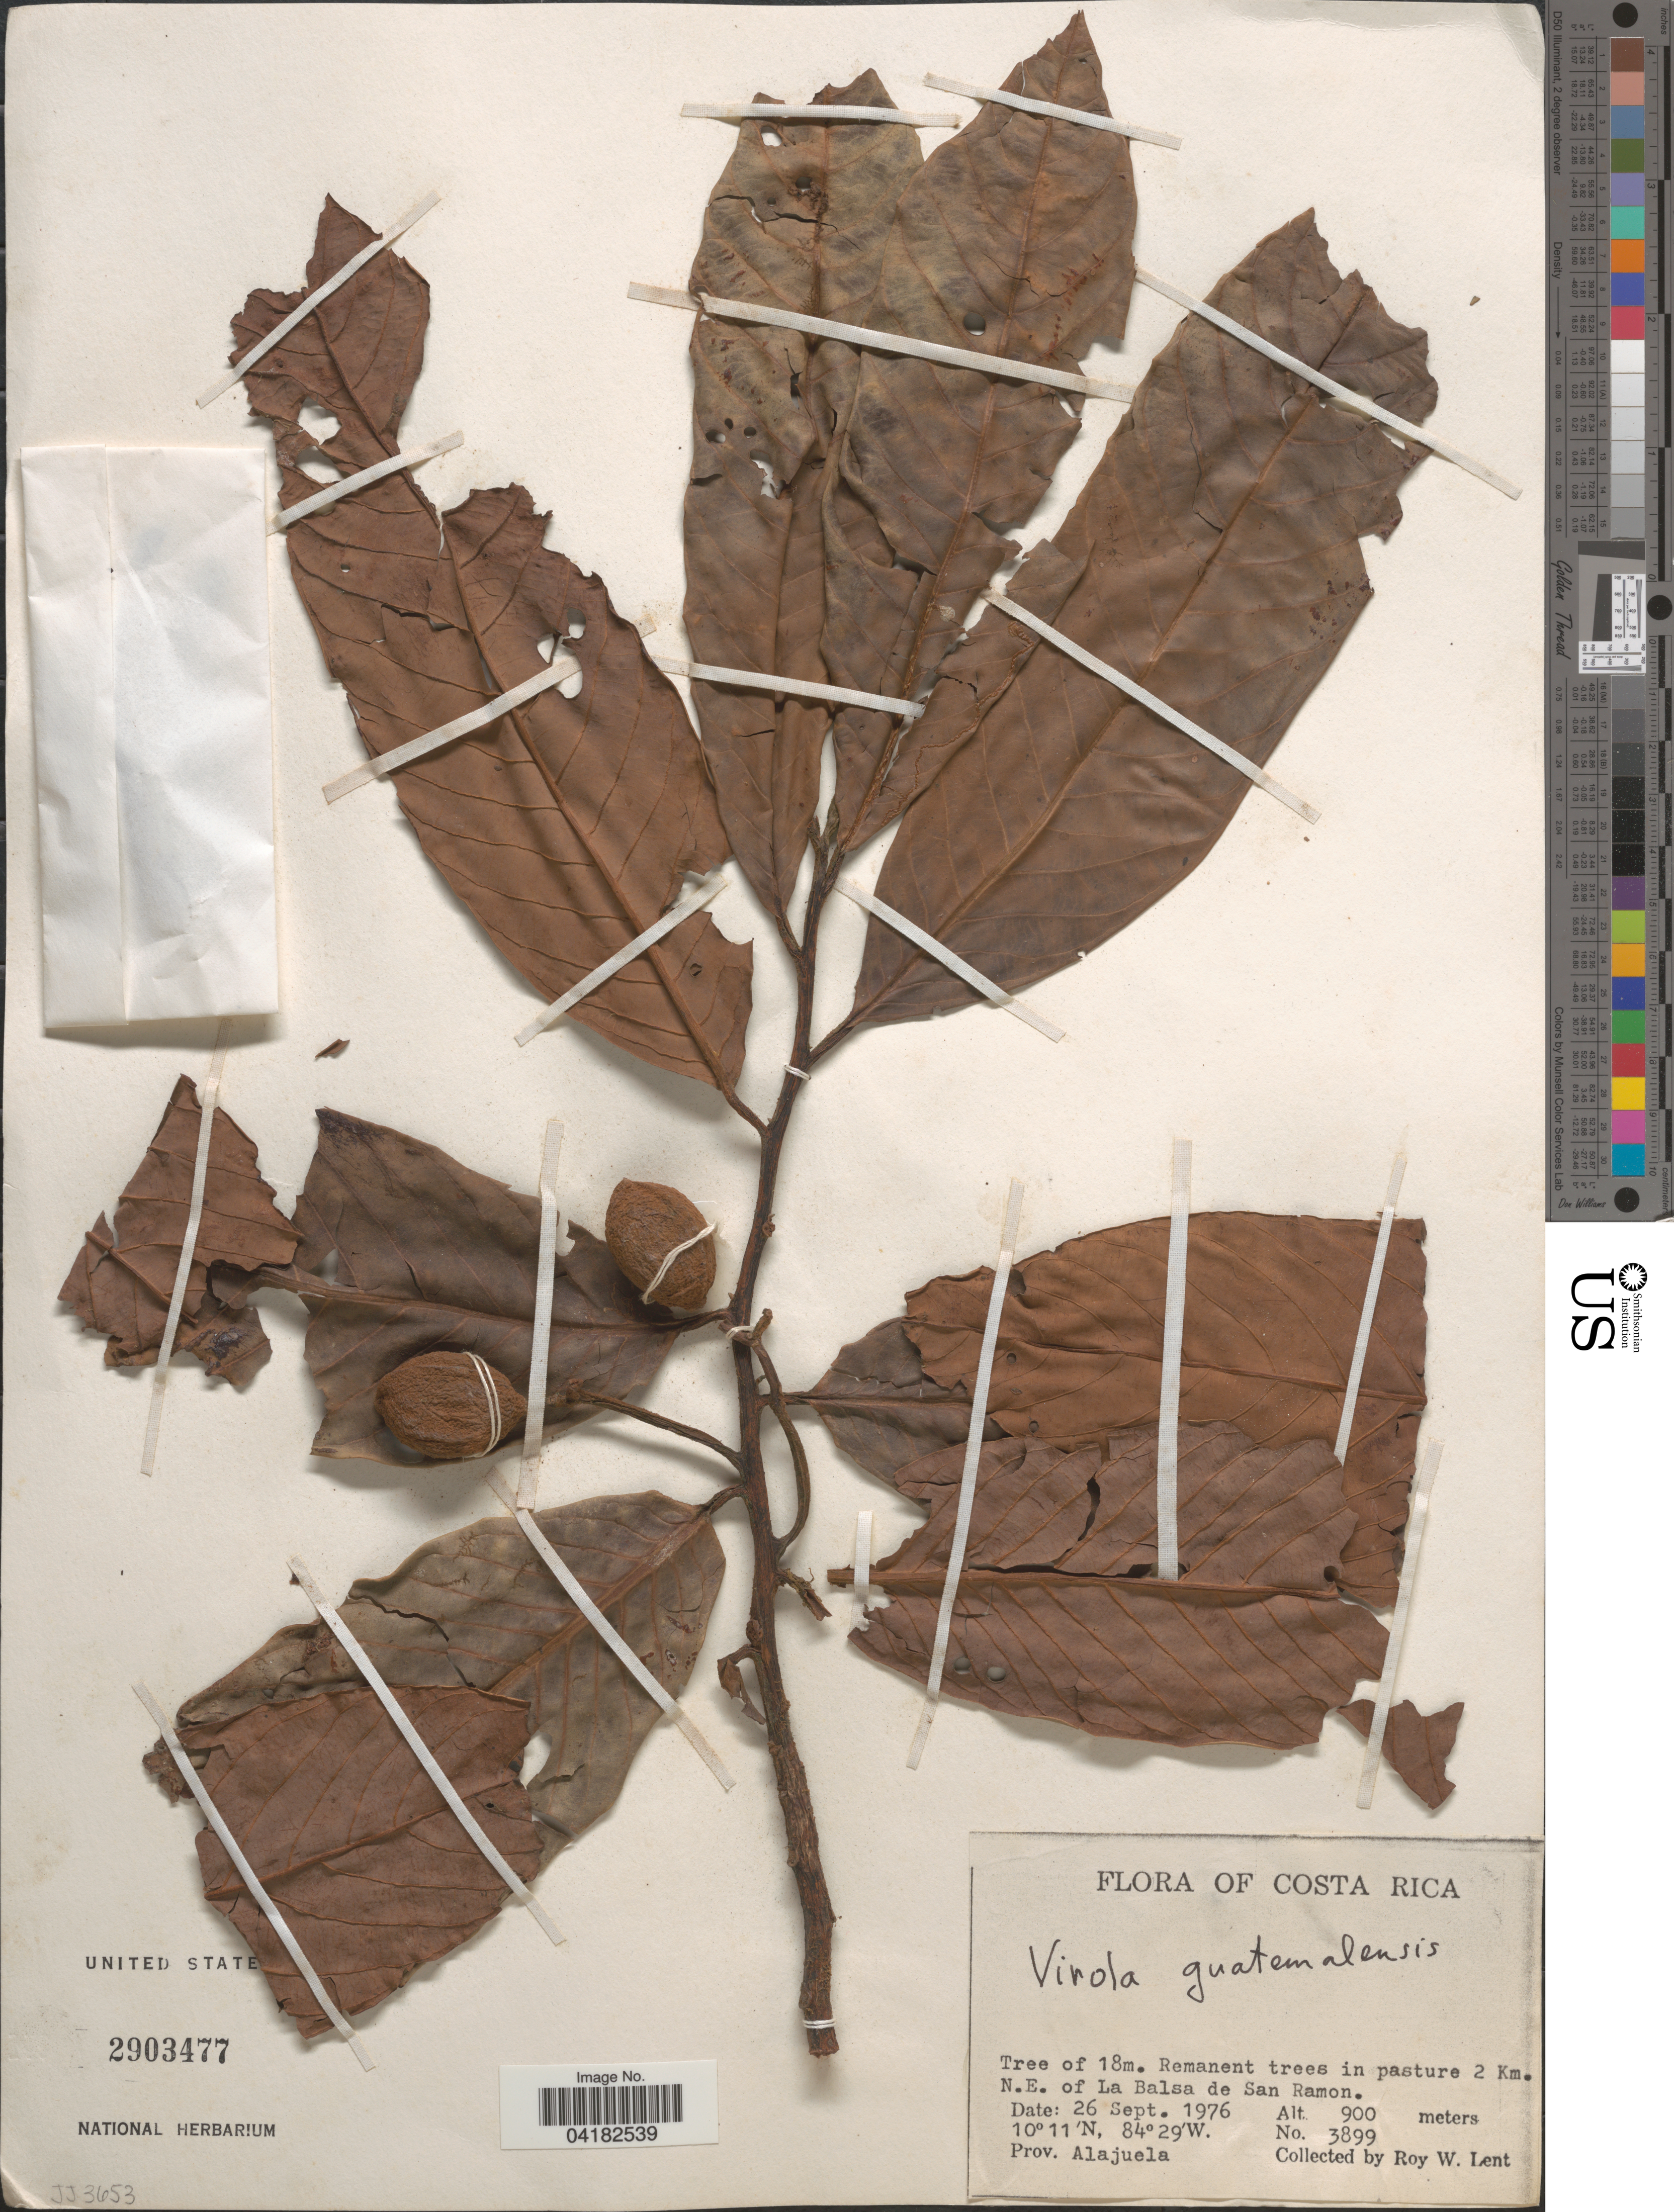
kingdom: Plantae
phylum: Tracheophyta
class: Magnoliopsida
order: Magnoliales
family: Myristicaceae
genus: Virola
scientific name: Virola guatemalensis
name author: (Hemsl.) Warb.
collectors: R. W. Lent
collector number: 3899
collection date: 1976-09-26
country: Costa Rica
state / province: Alajuela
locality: Remanent trees in pasture 2 Km. N.E. of La Balsa de San Ramon.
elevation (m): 900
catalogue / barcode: US 2903477